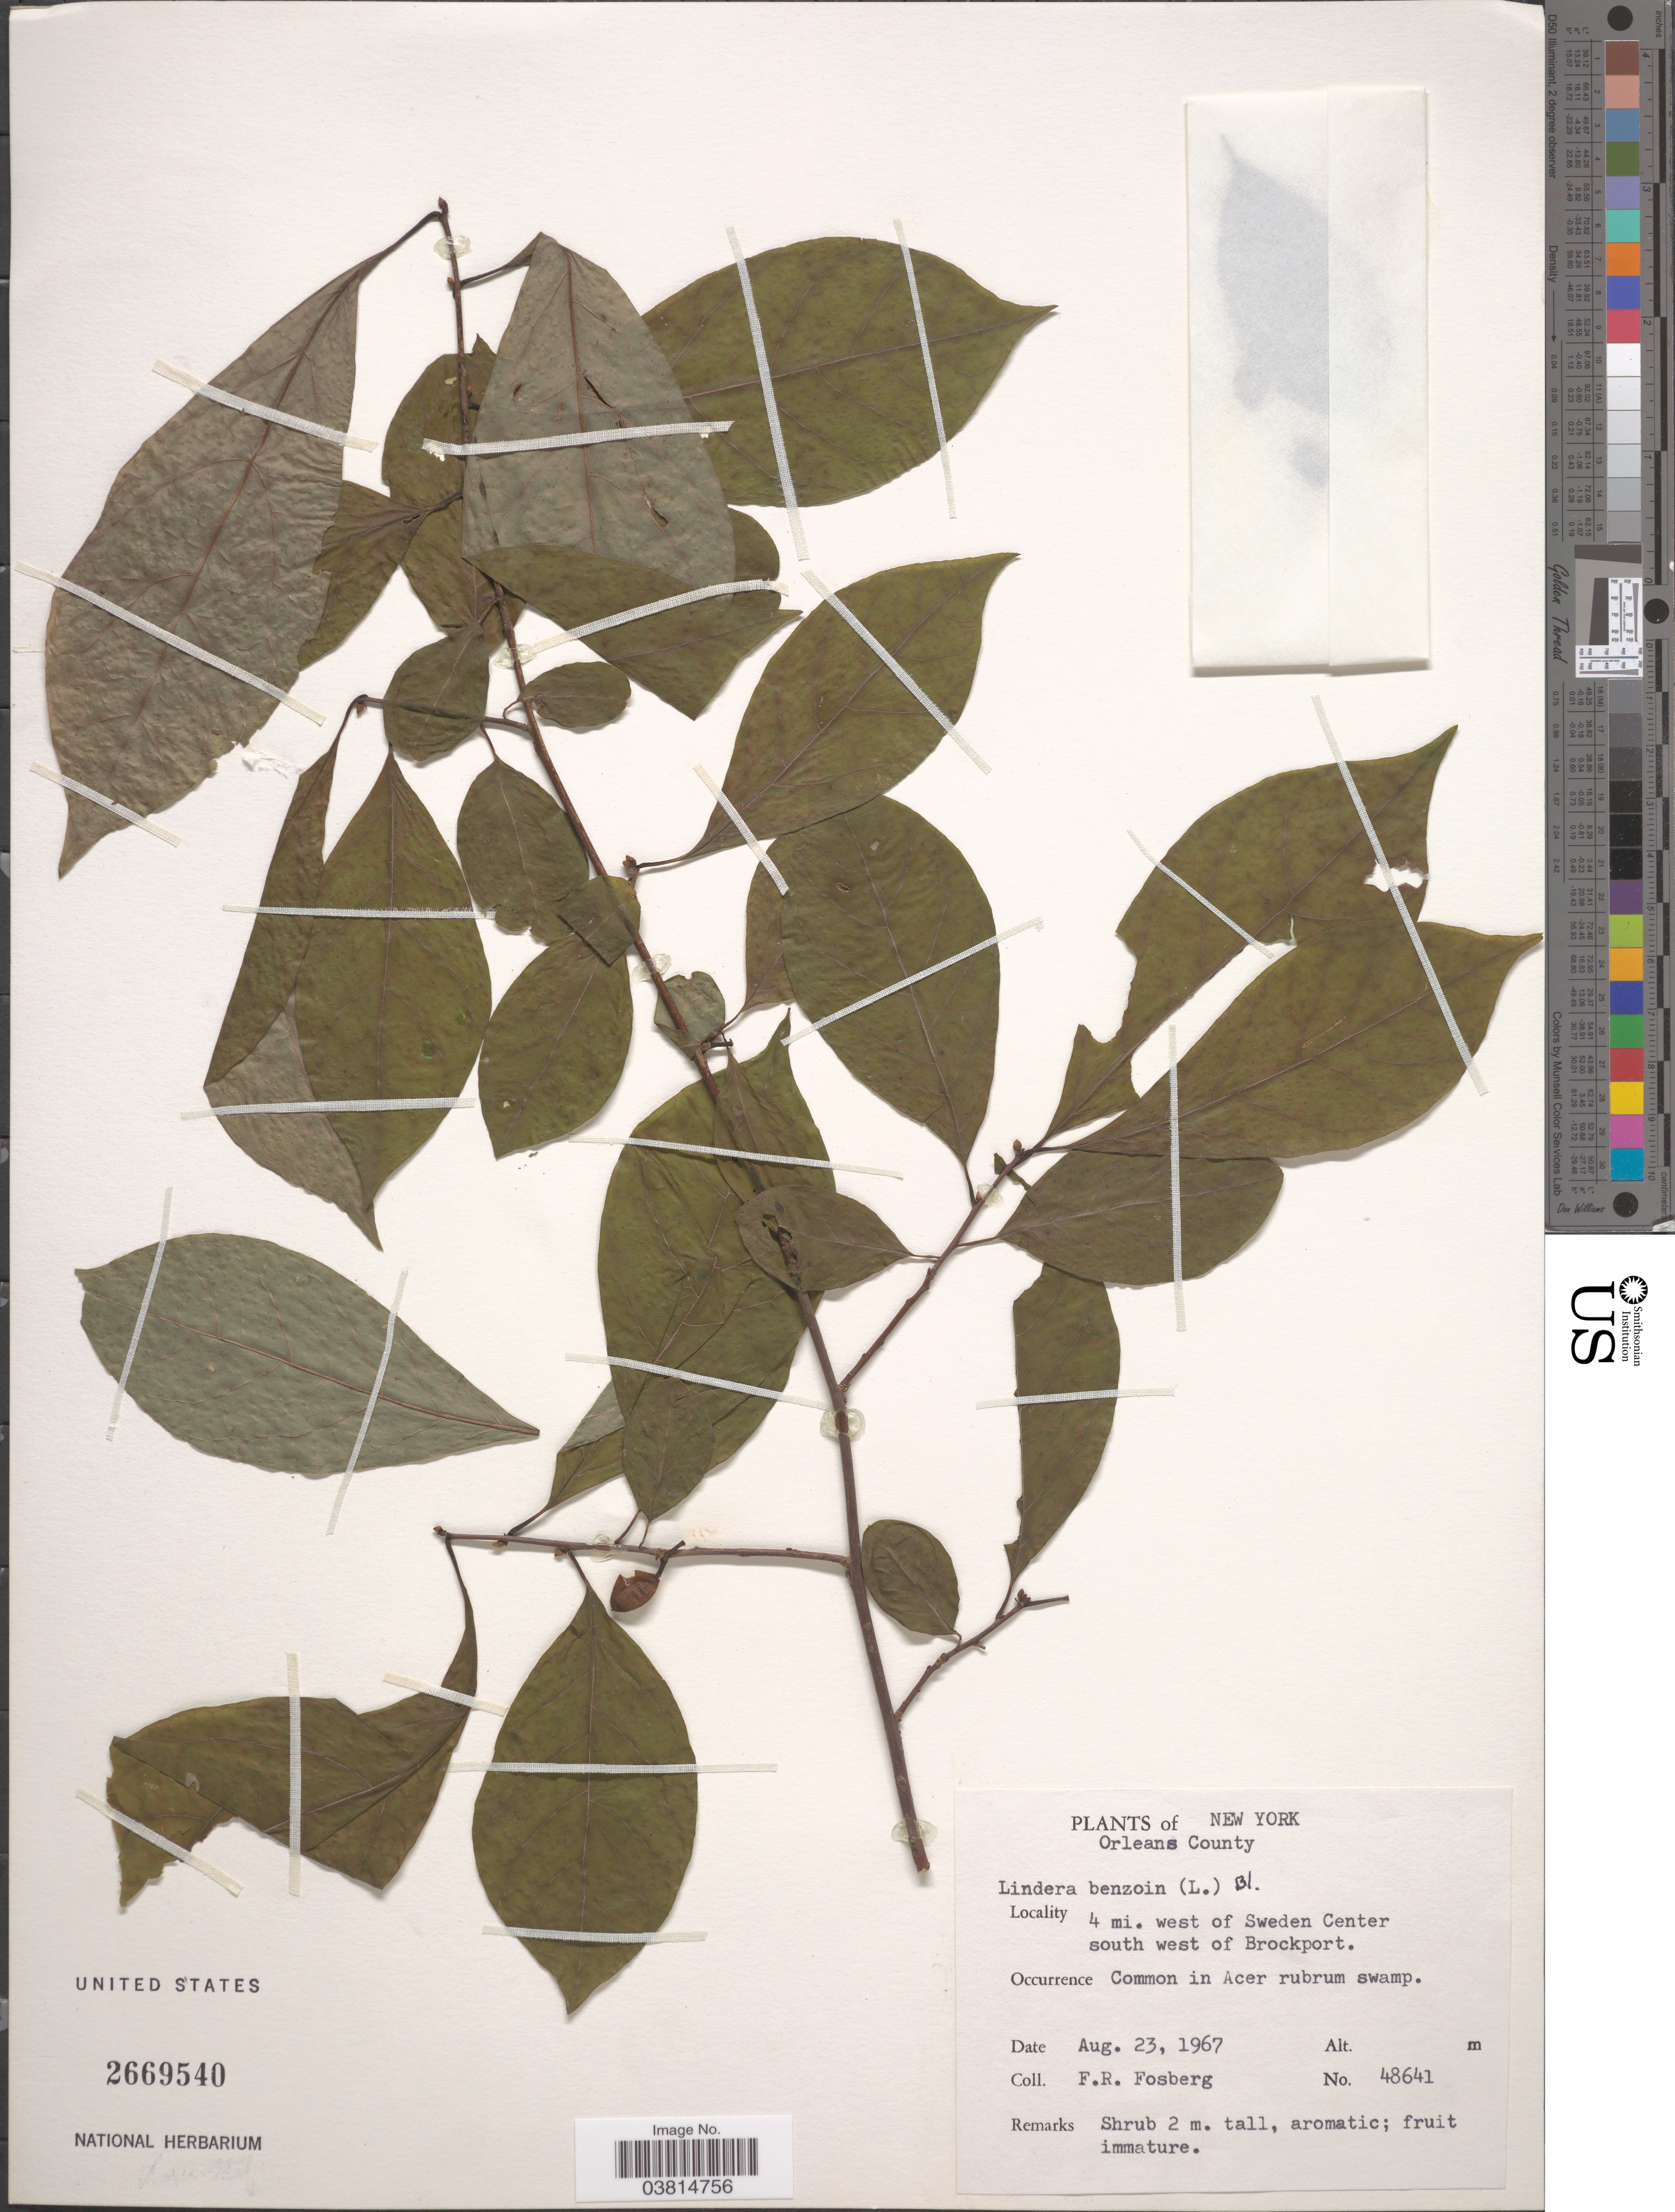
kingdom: Plantae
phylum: Tracheophyta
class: Magnoliopsida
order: Laurales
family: Lauraceae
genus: Lindera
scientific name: Lindera benzoin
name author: (L.) Blume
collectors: F. R. Fosberg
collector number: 48641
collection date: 1967-08-23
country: United States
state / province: New York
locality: Orleans County. 4 mi. west of Sweden Center south west of Brockport.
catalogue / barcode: US 2669540